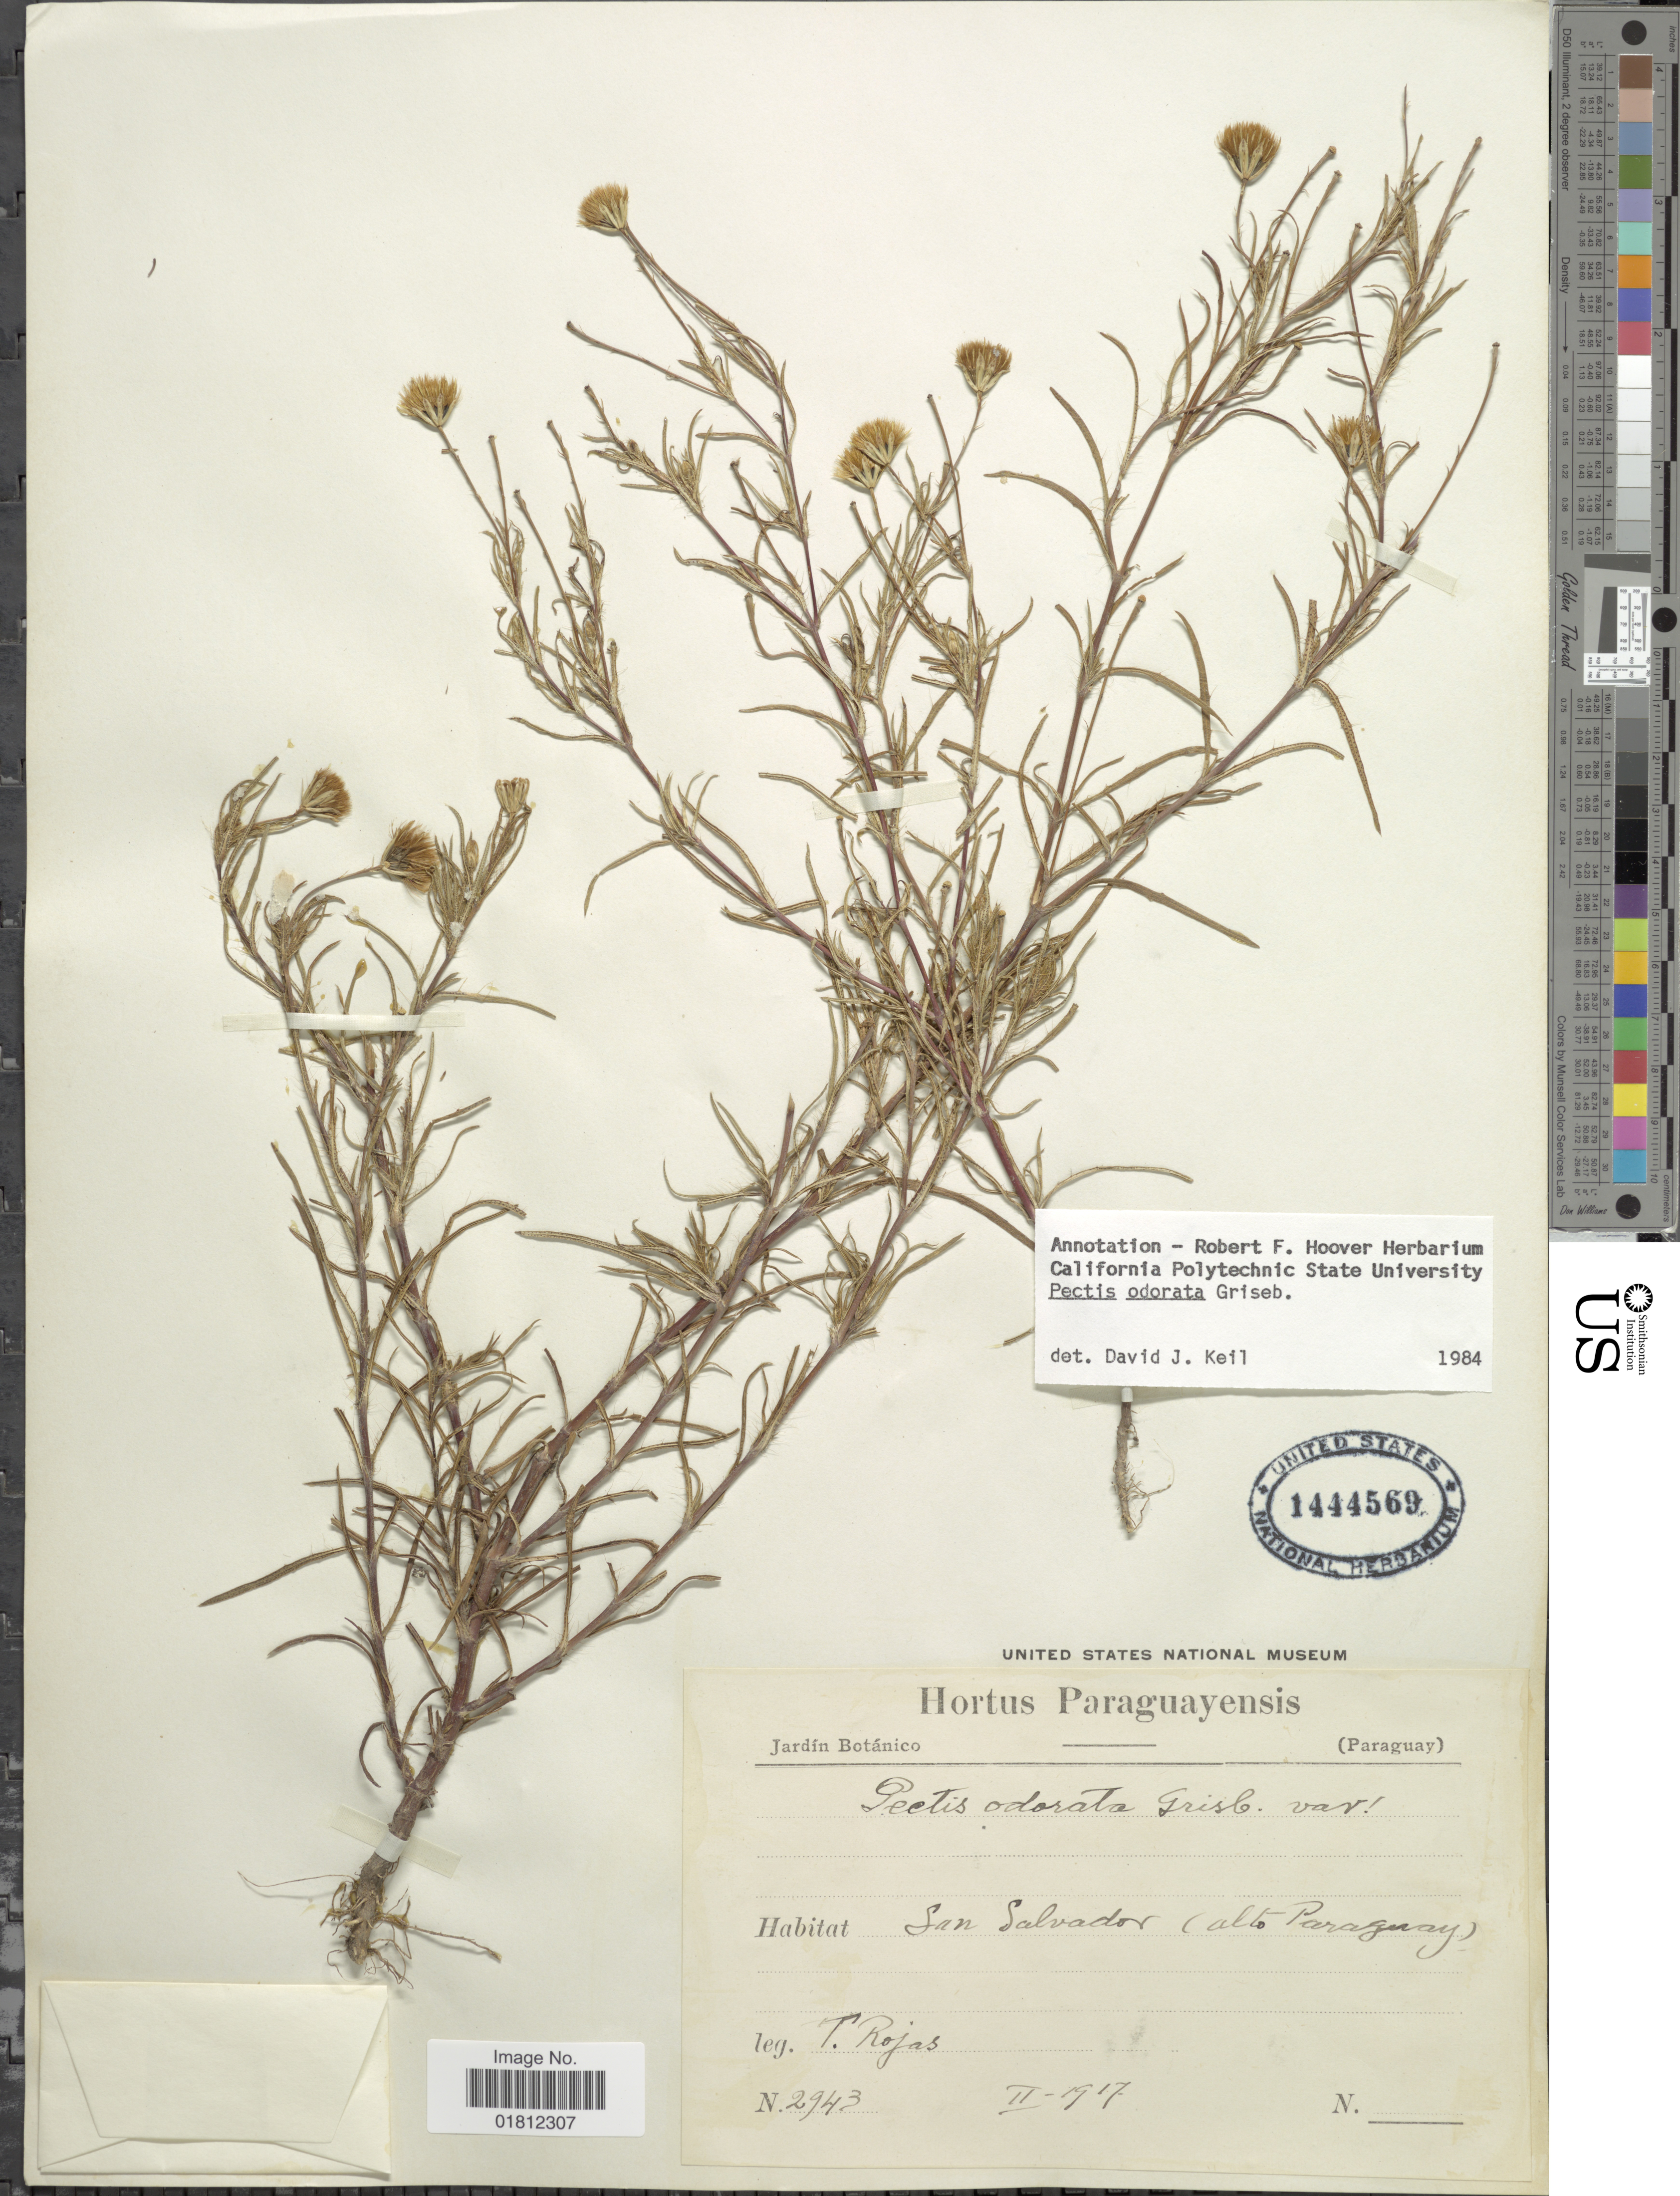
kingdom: Plantae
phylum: Tracheophyta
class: Magnoliopsida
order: Asterales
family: Asteraceae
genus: Pectis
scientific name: Pectis odorata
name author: Griseb.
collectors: T. Rojas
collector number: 2943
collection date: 1917-02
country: Paraguay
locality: San Salvador (Alto Paraguay).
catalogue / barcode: US 1444569